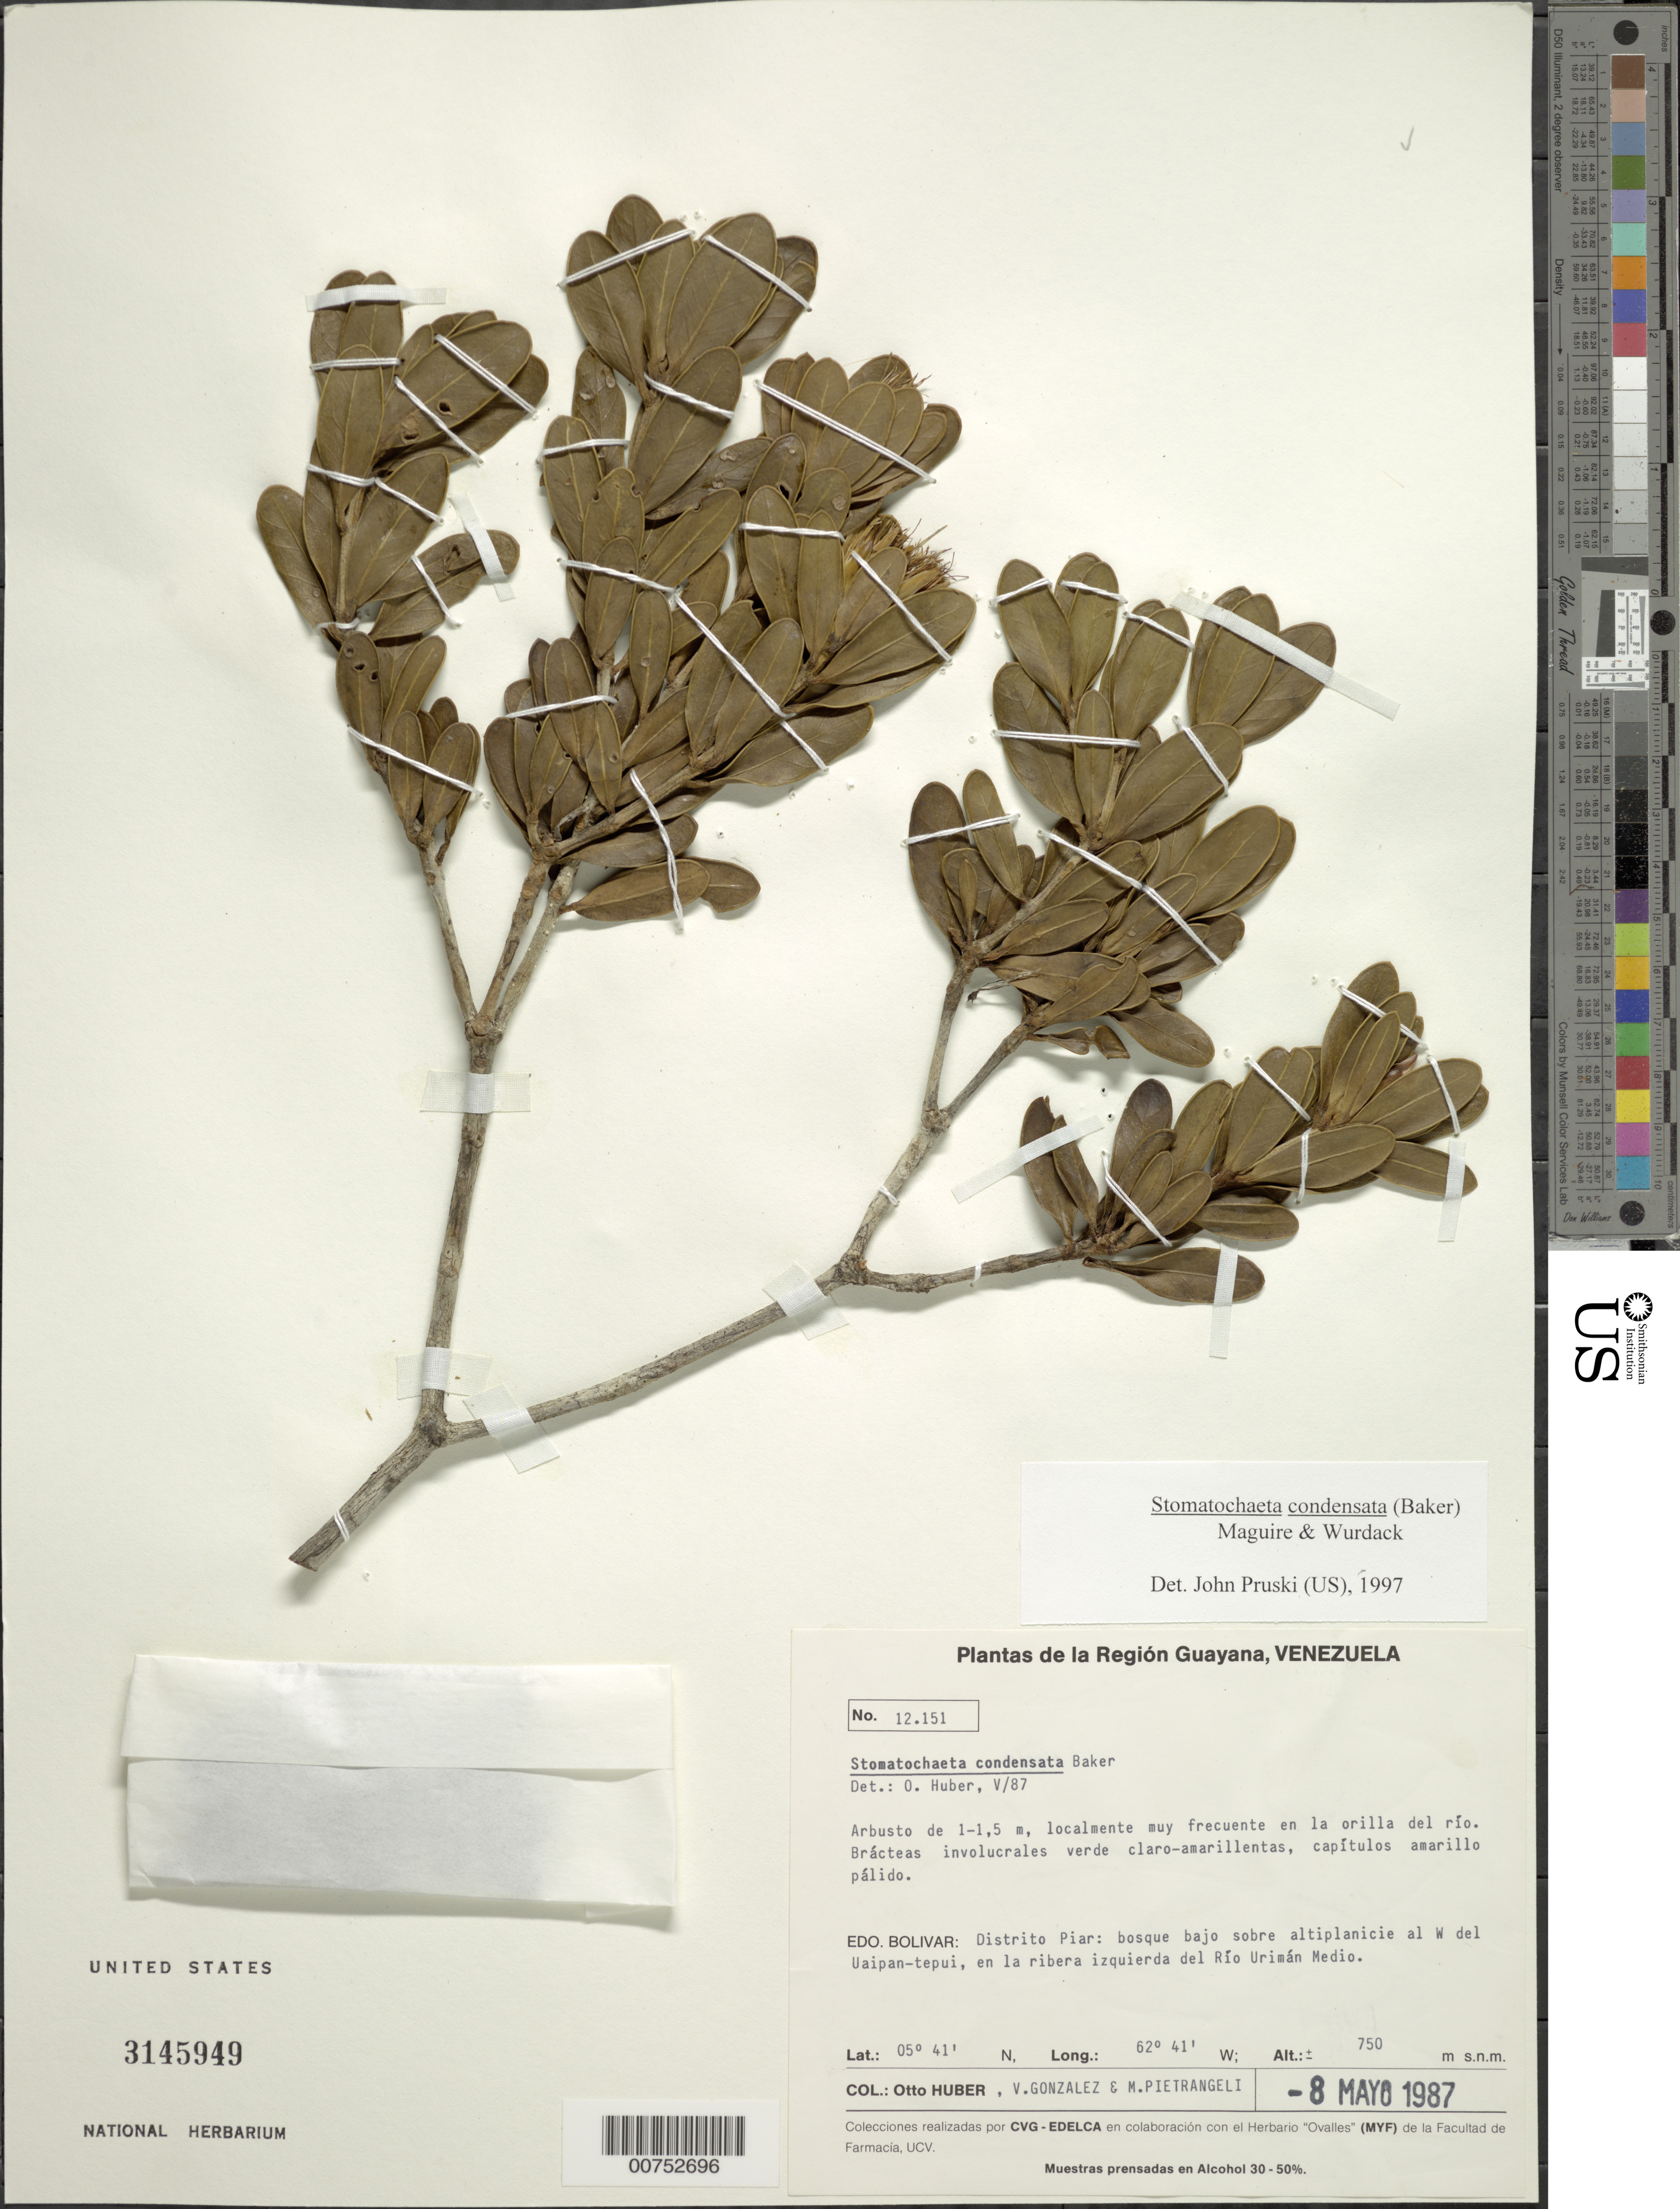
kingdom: Plantae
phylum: Tracheophyta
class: Magnoliopsida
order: Asterales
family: Asteraceae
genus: Stomatochaeta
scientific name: Stomatochaeta condensata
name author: (Baker) Maguire & Wurdack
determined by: Pruski, J. F.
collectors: O. Huber, V. Gonzales & M. Pietrangeli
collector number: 12151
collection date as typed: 8-May-87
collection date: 1987-05-08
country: Venezuela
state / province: Bolívar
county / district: Piar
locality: Uaipan-tepuí, W del, en la rivera izquierda del Río Urimán Medio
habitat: Bosque bajo sobre altiplanicie.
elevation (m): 750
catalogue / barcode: US 3145949